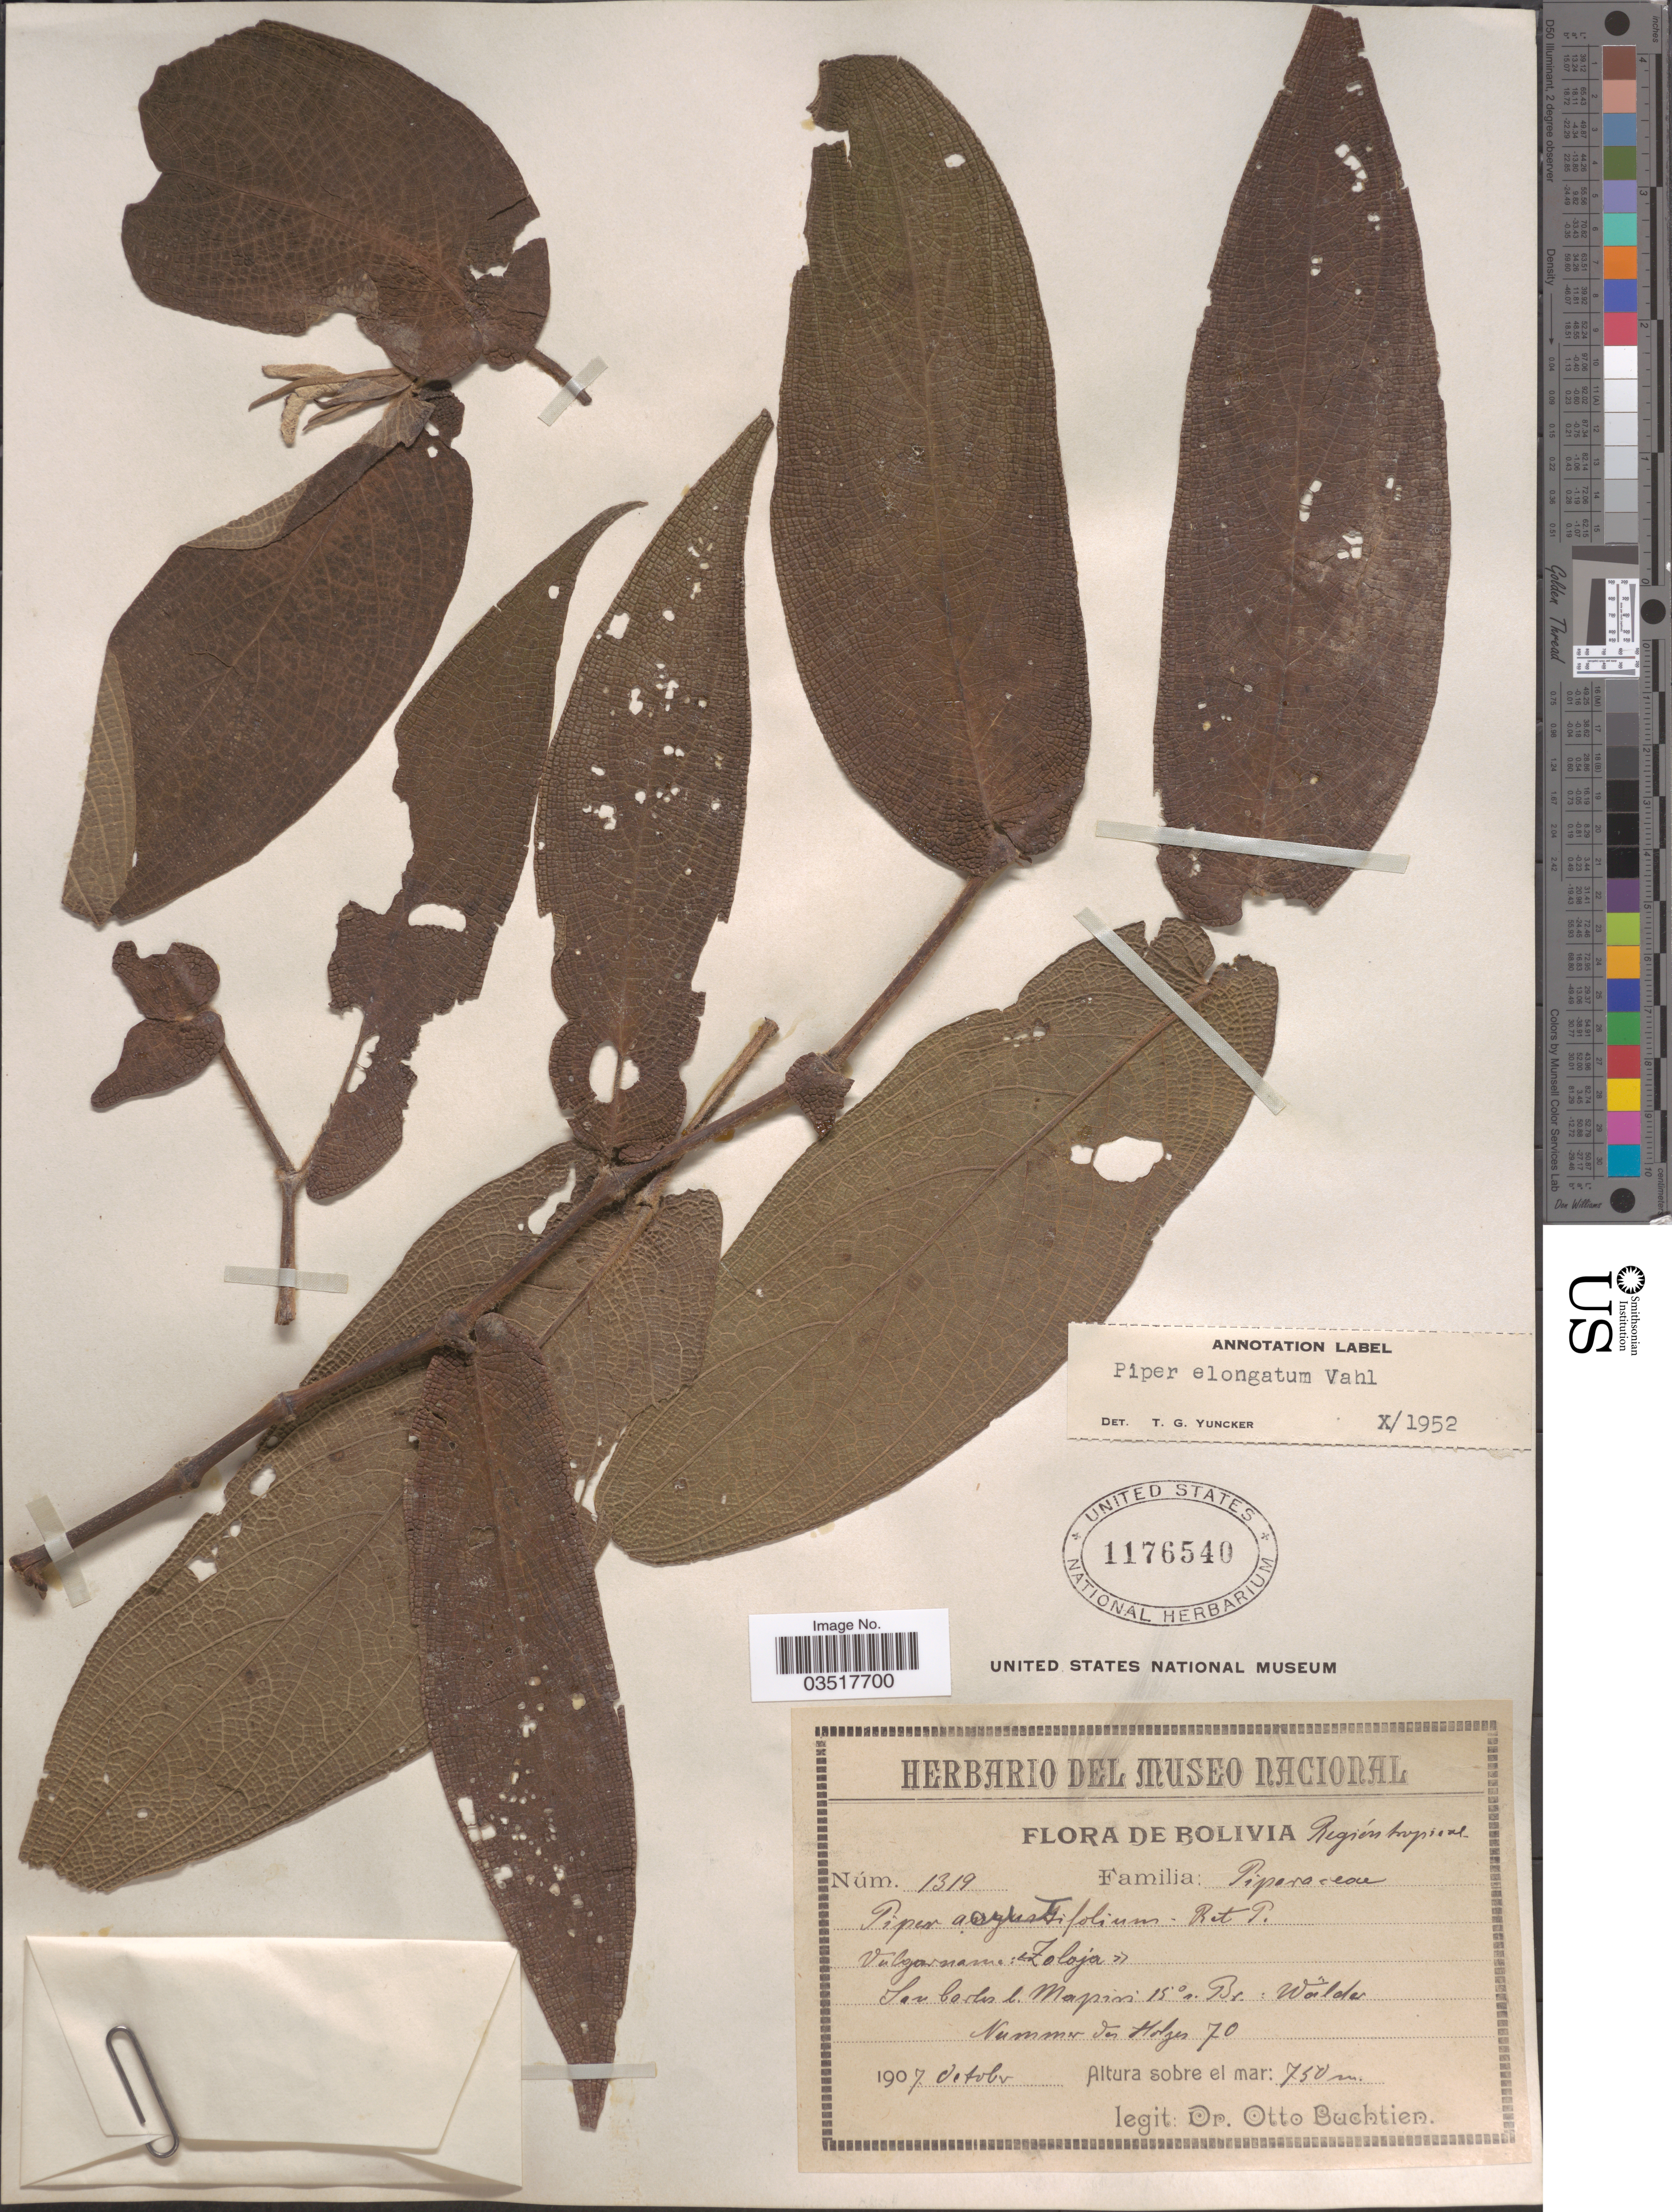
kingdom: Plantae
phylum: Tracheophyta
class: Magnoliopsida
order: Piperales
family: Piperaceae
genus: Piper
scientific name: Piper elongatum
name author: Vahl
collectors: O. Buchtien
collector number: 1319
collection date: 1907-10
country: Bolivia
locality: Región tropical. San Carlos b. Mapiri 15° s. Br.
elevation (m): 750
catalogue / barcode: US 1176540